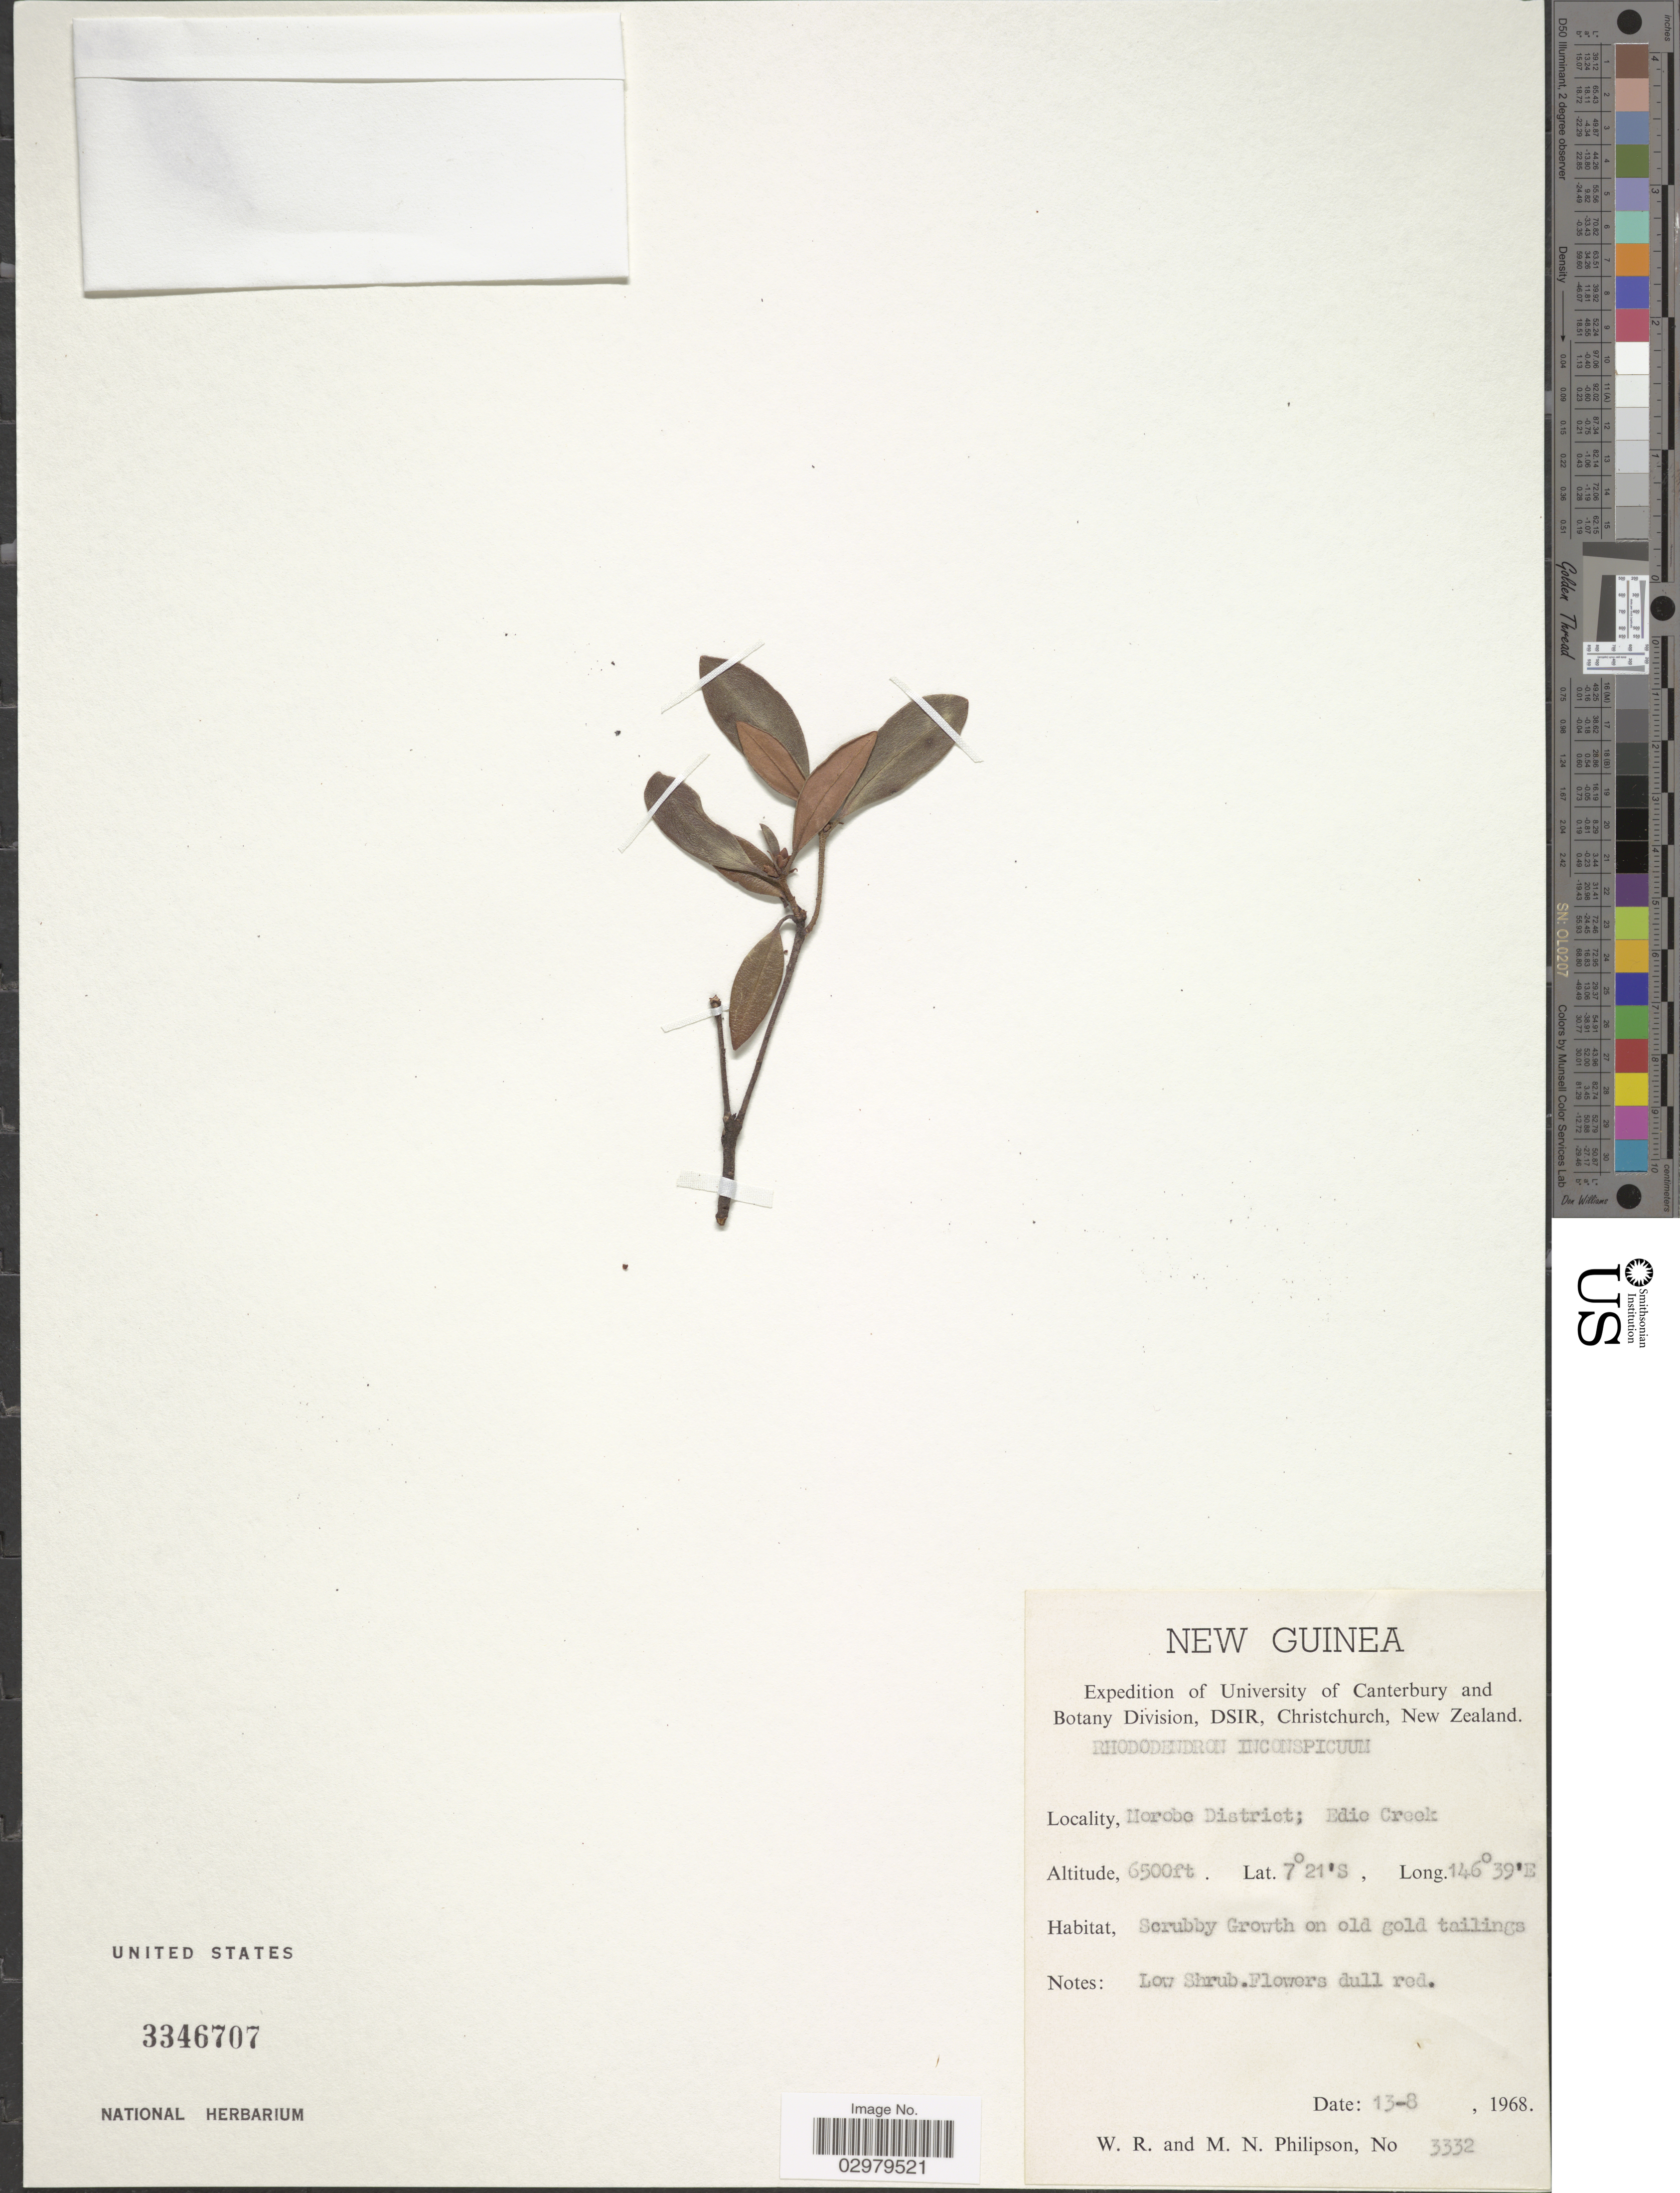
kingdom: Plantae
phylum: Tracheophyta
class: Magnoliopsida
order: Ericales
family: Ericaceae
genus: Rhododendron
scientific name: Rhododendron inconspicuum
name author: J.J. Sm.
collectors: W. R. Philipson & M. Philipson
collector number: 3332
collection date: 1968-08-13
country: Papua New Guinea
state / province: Morobe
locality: New Guinea. Morobe District; Edie Creek.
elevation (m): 1981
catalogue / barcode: US 3346707